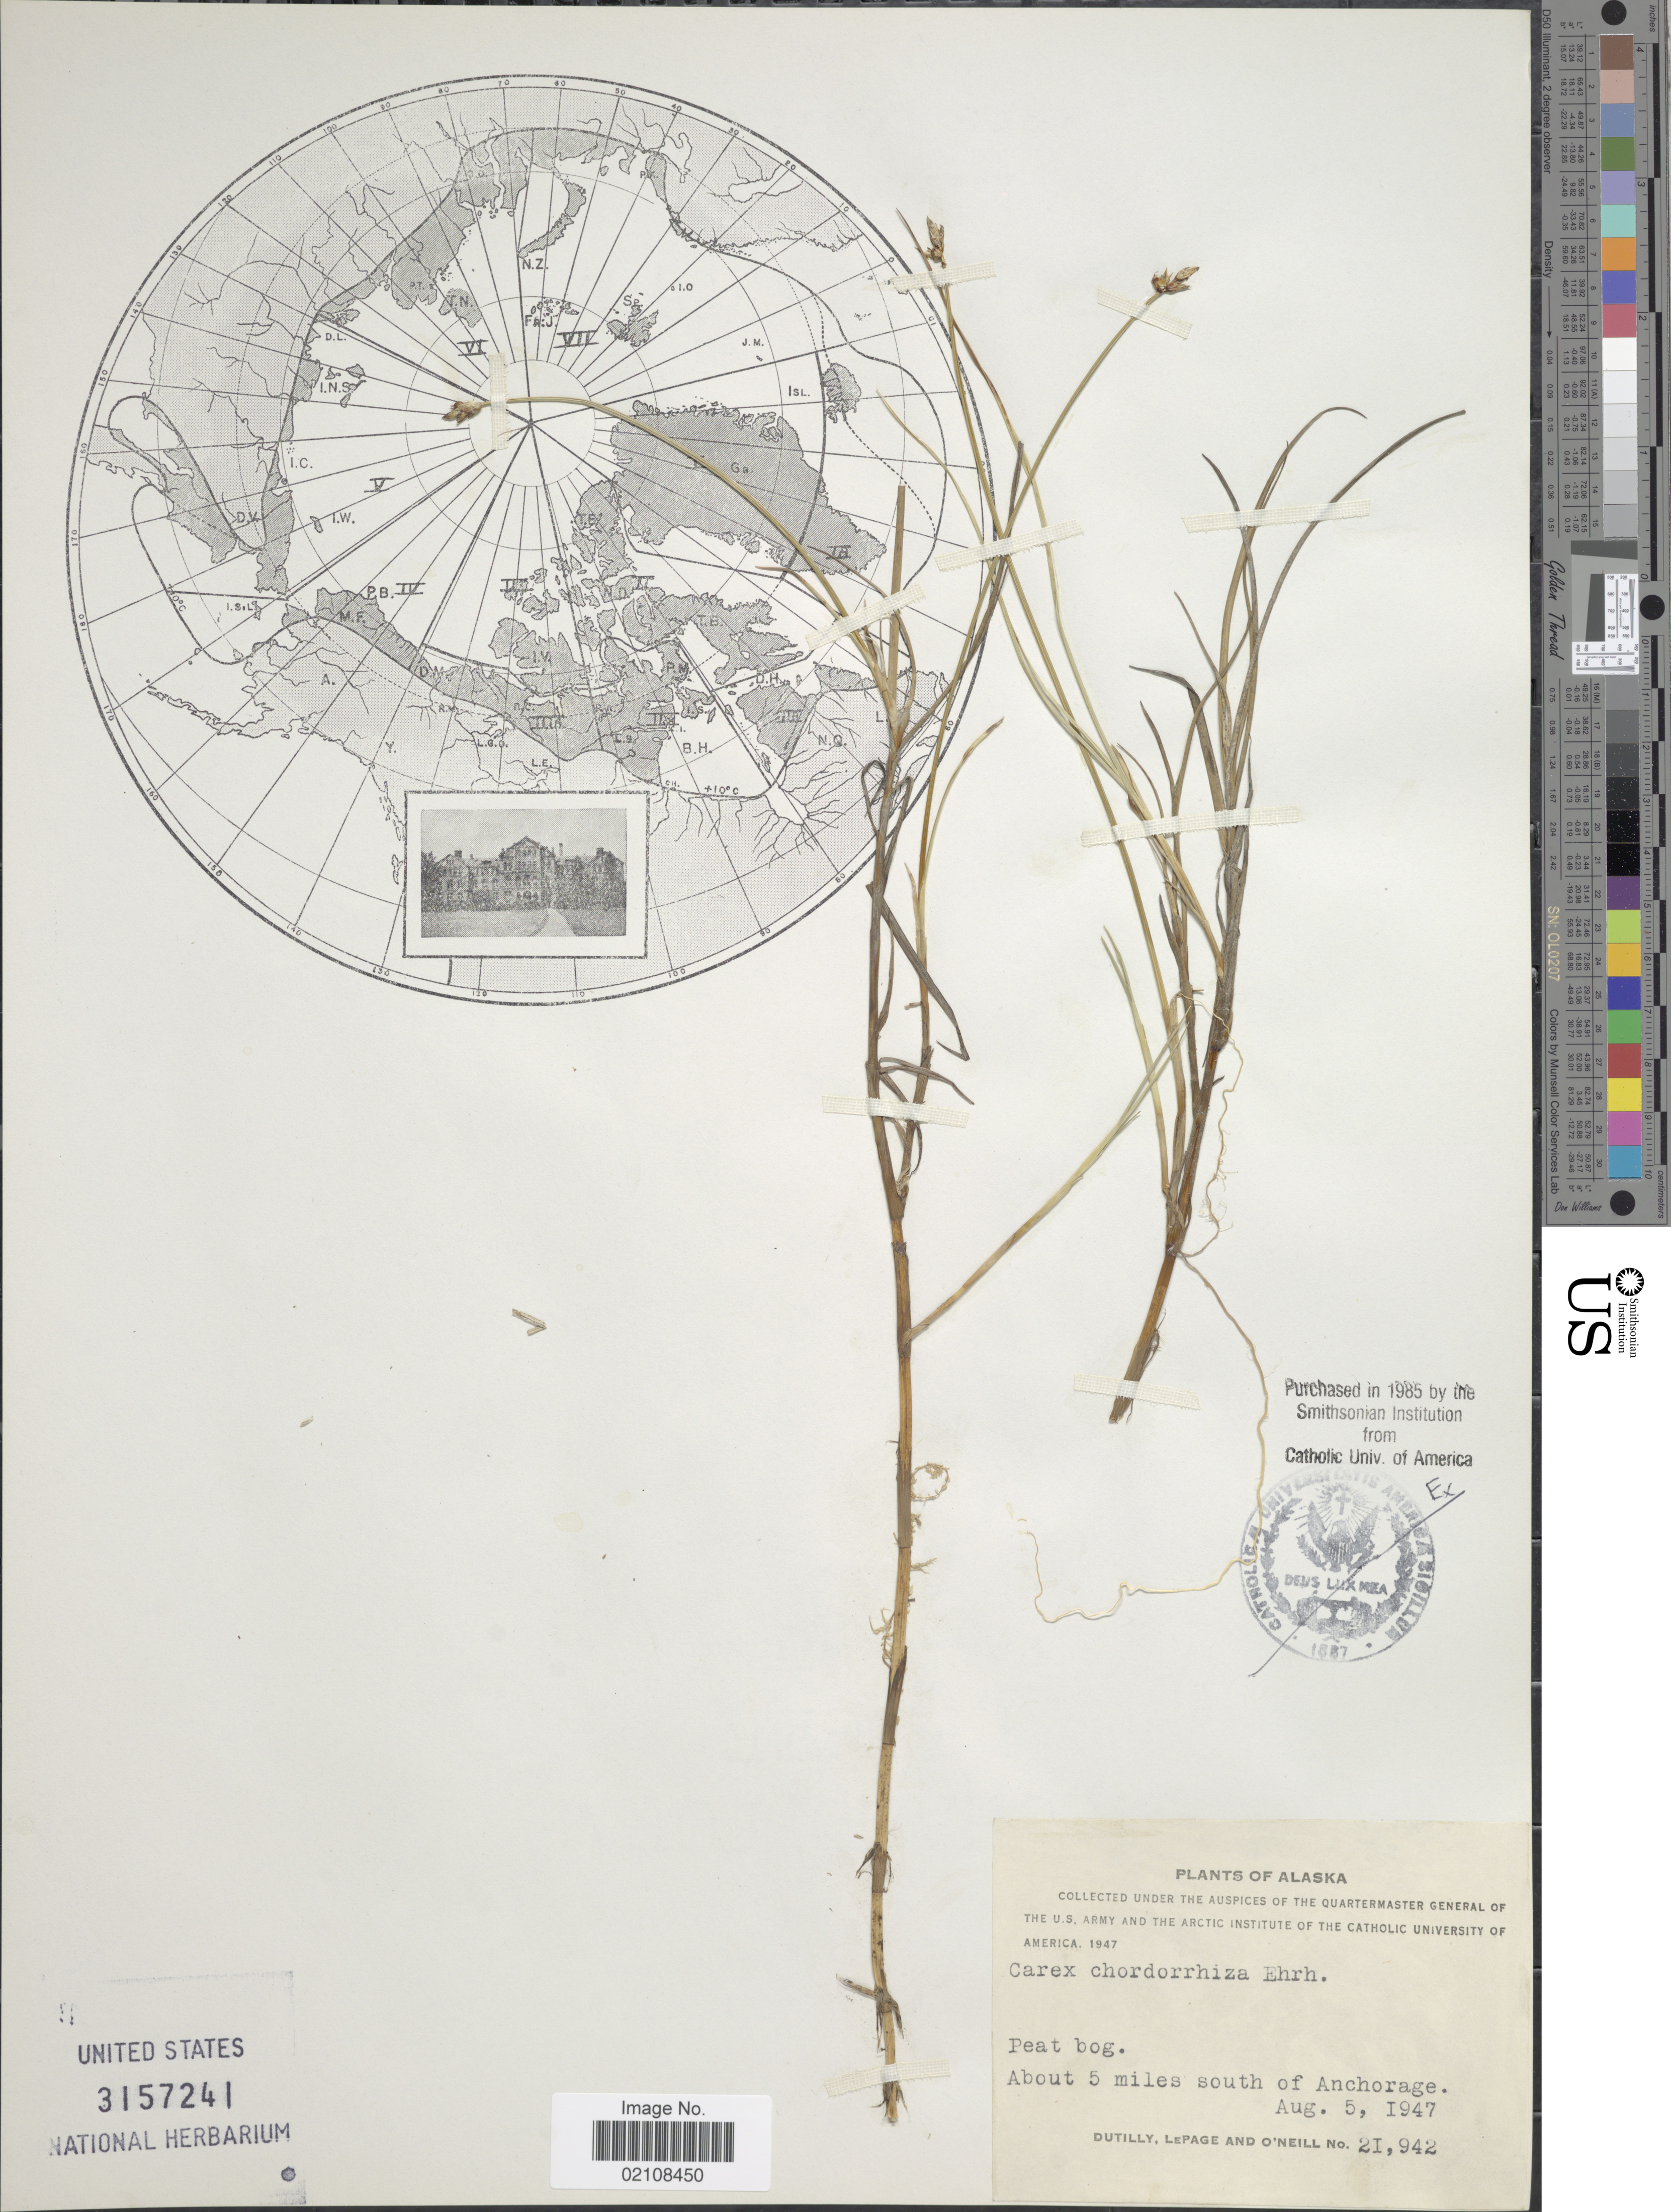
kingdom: Plantae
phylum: Tracheophyta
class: Liliopsida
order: Poales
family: Cyperaceae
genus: Carex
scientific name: Carex chordorrhiza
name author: L. f.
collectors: -. Dutilly, -. LePage & O' Neill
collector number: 21942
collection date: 1947-08-05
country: United States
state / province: Alaska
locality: Peat bog. About 5 miles south of Anchorage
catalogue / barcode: US 3157241